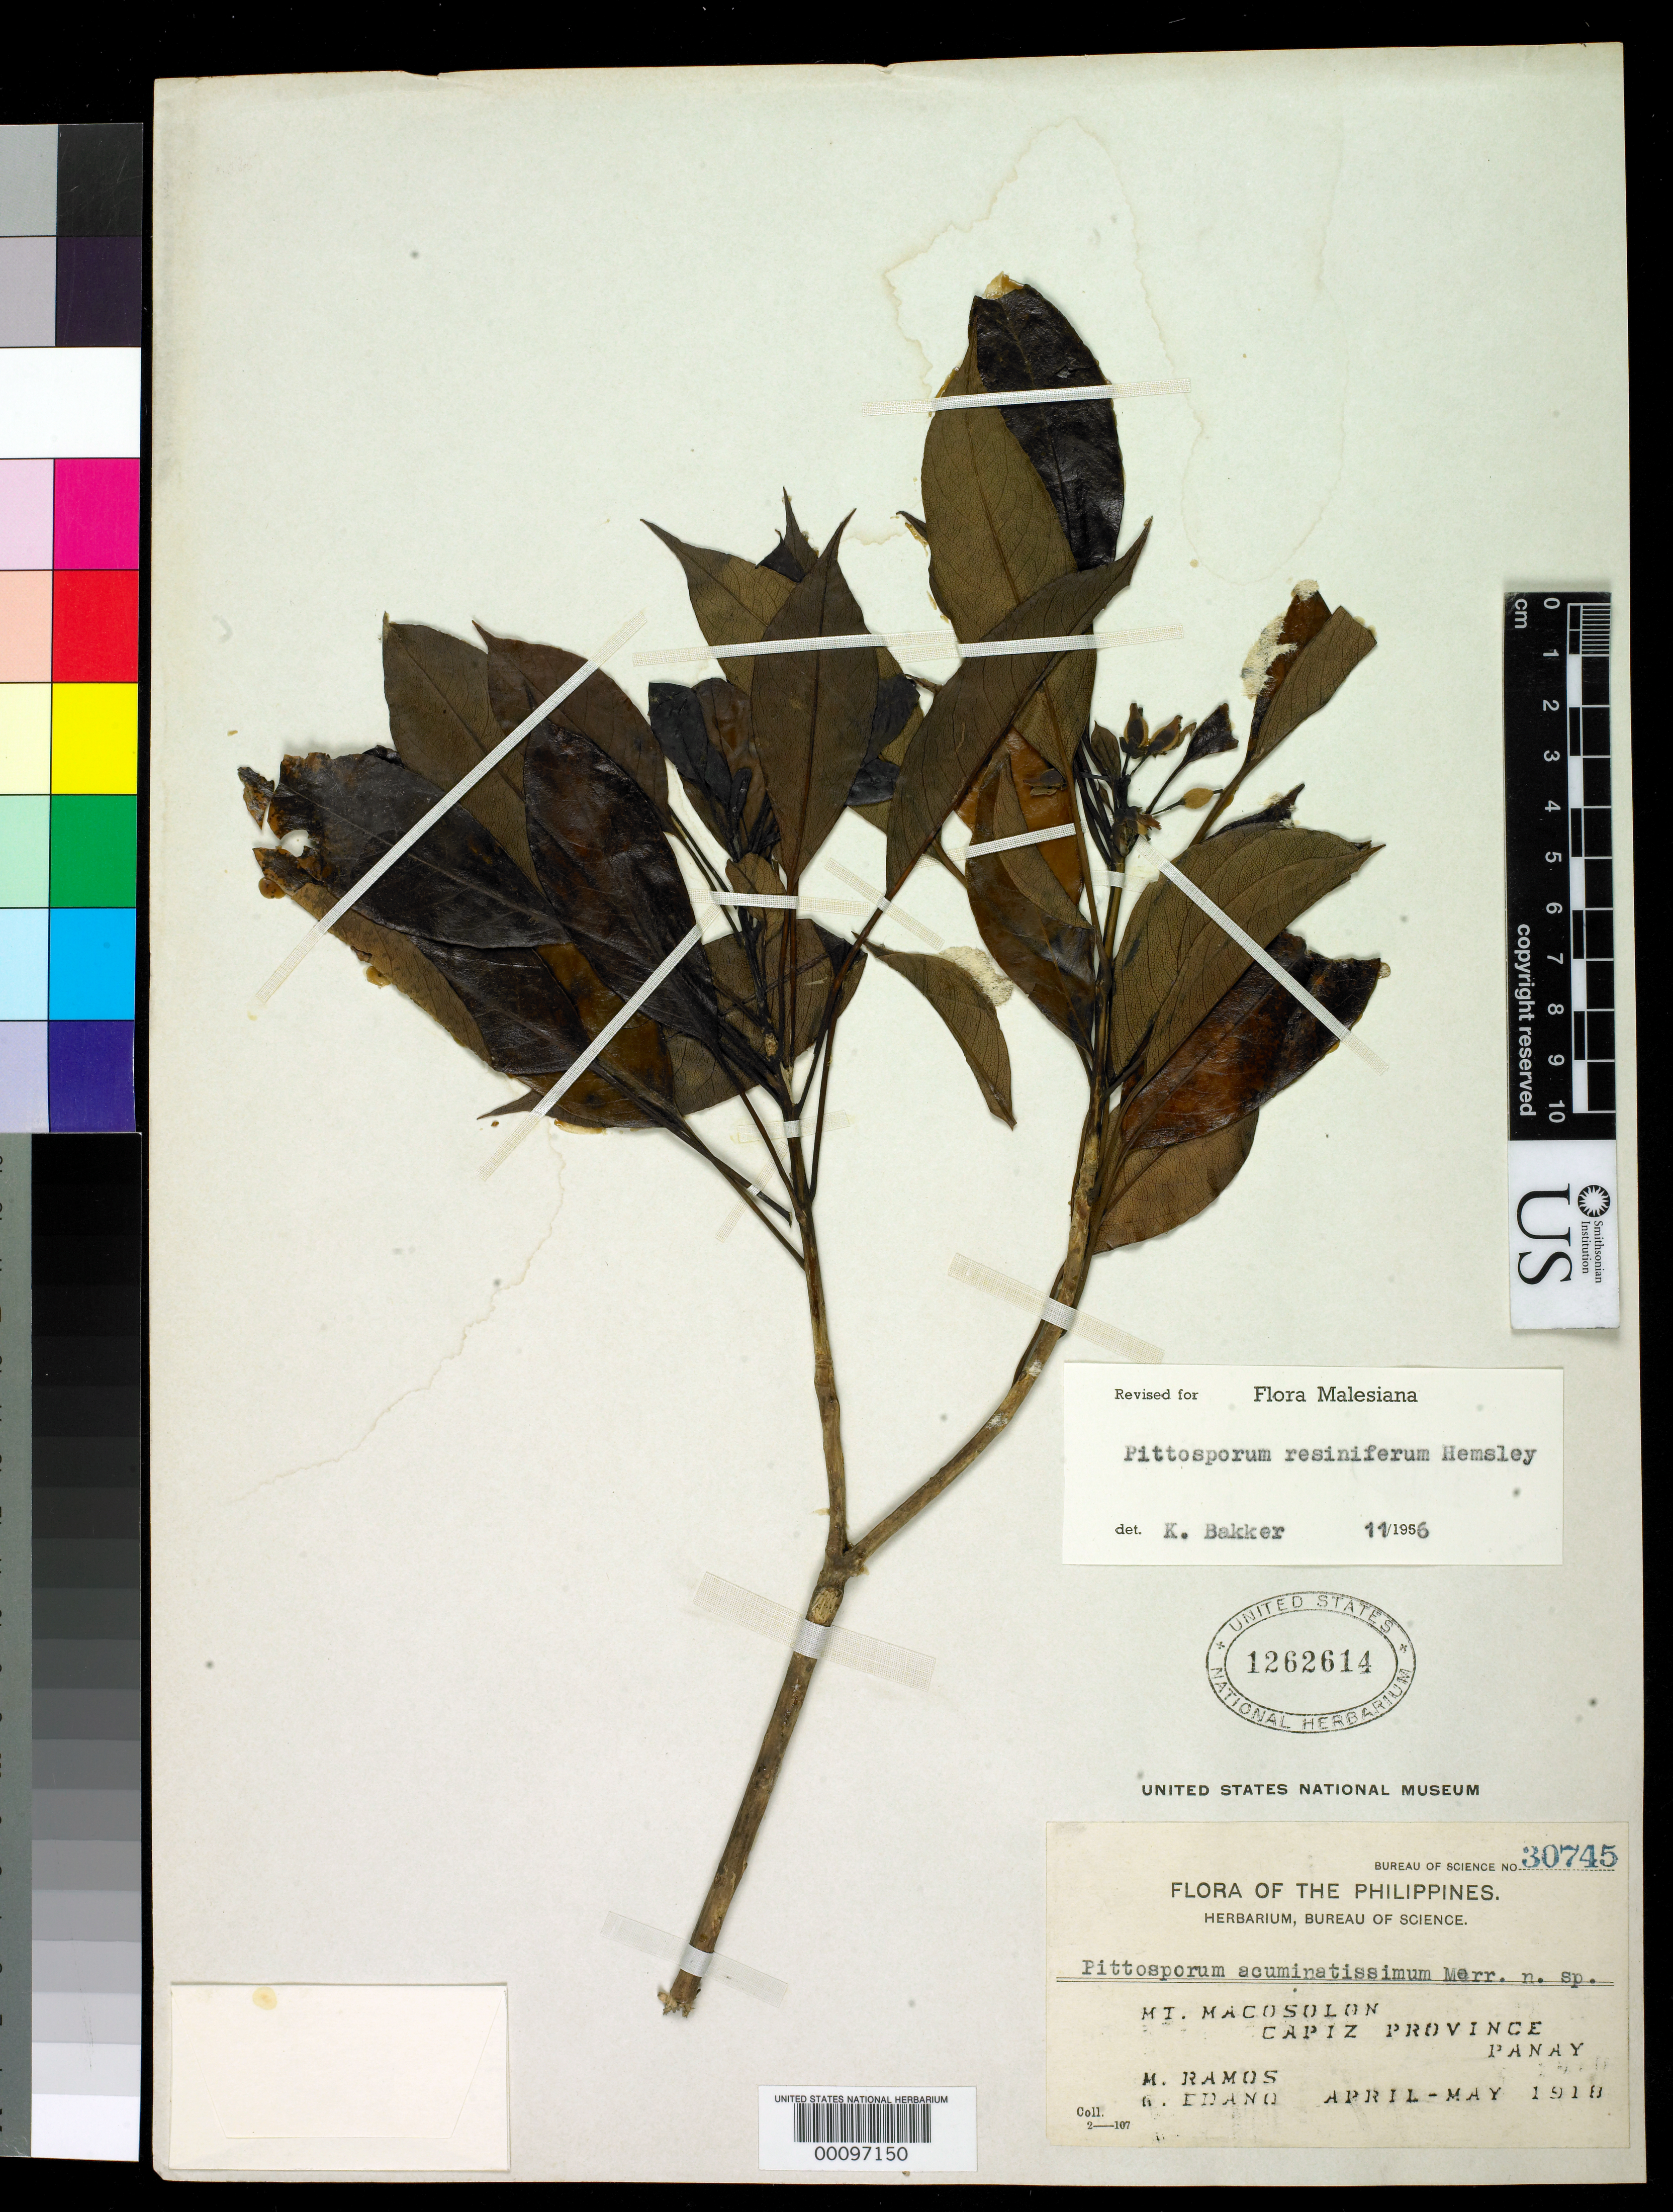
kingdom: Plantae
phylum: Tracheophyta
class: Magnoliopsida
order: Apiales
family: Pittosporaceae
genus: Pittosporum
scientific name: Pittosporum acuminatissimum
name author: Merr.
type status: Isotype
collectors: M. Ramos & G. E. Edaño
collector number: Bur. Sci. 30745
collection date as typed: Apr 1918 to -- May 1918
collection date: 1918-04/1918-05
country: Philippines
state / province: Western Visayas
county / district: Capiz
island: Panay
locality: Mt. Macosolon.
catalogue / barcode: US 1262614